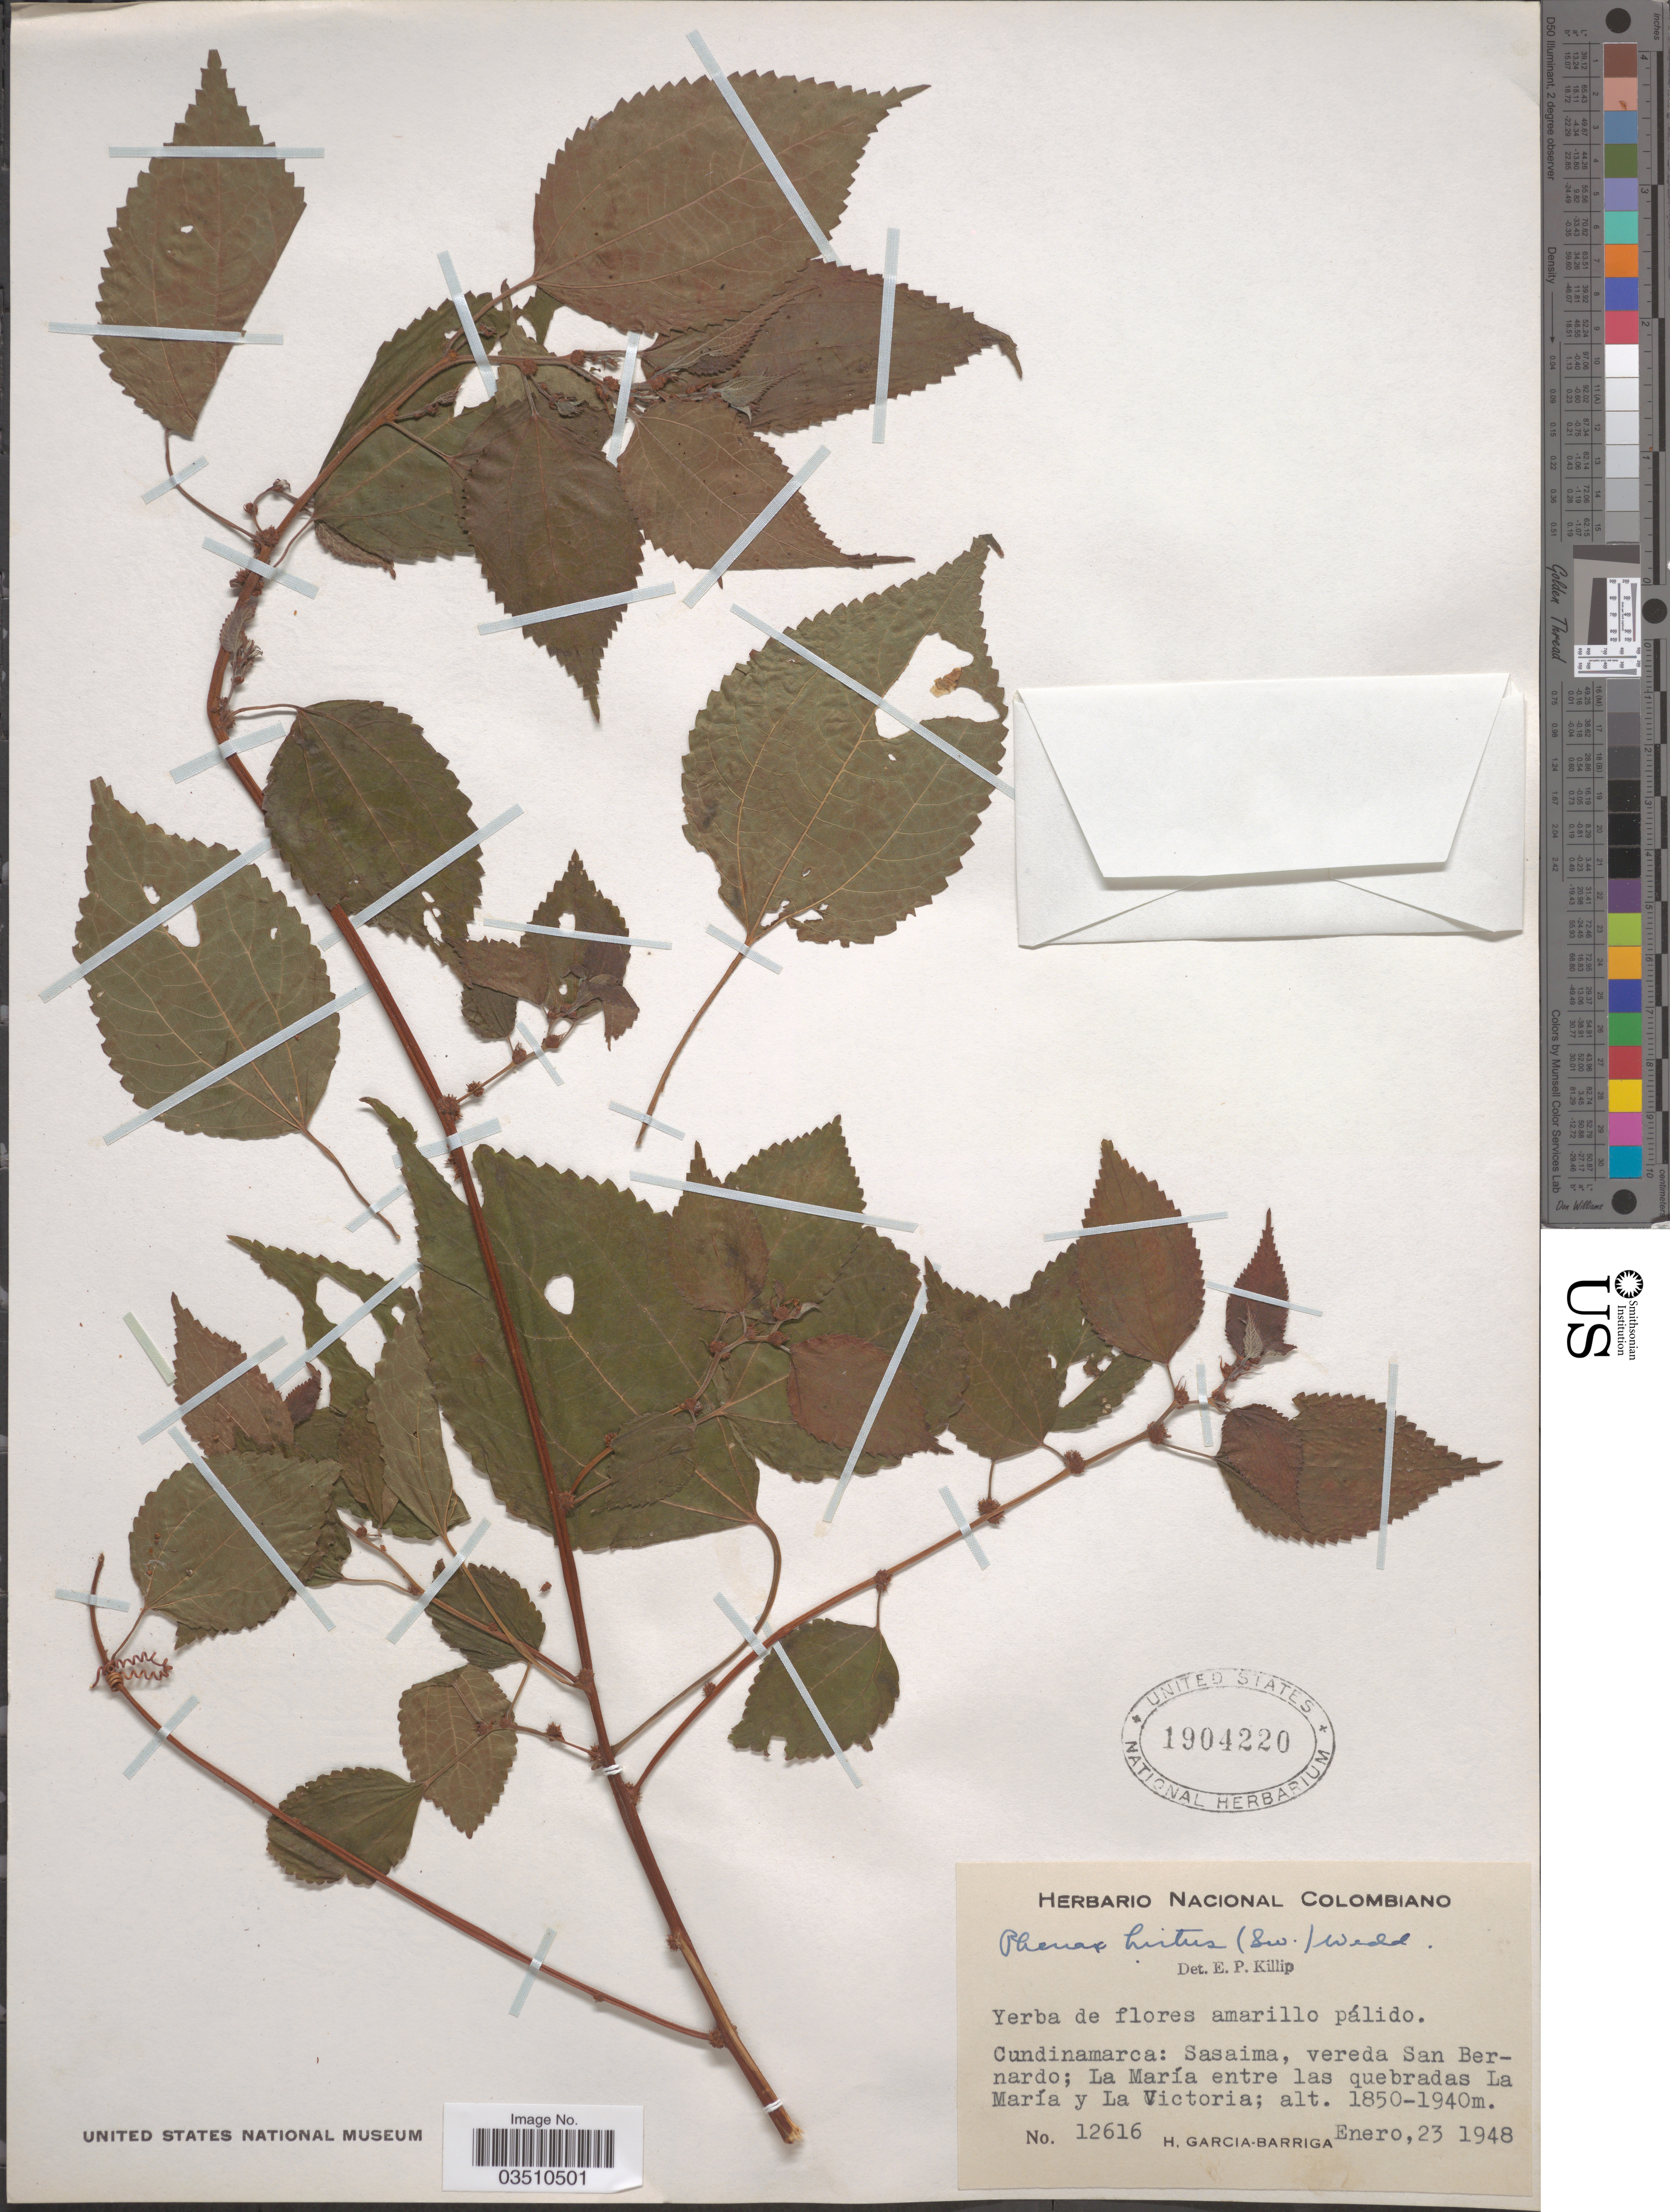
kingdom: Plantae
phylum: Tracheophyta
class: Magnoliopsida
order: Rosales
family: Urticaceae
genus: Phenax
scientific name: Phenax hirtus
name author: (Sw.) Wedd.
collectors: H. García Barriga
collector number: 12616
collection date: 1948-01-23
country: Colombia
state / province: Cundinamarca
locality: Sasaima, vereda San Bernardo; La María entre las quebradas La María y La Victoria.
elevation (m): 1850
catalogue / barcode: US 1904220